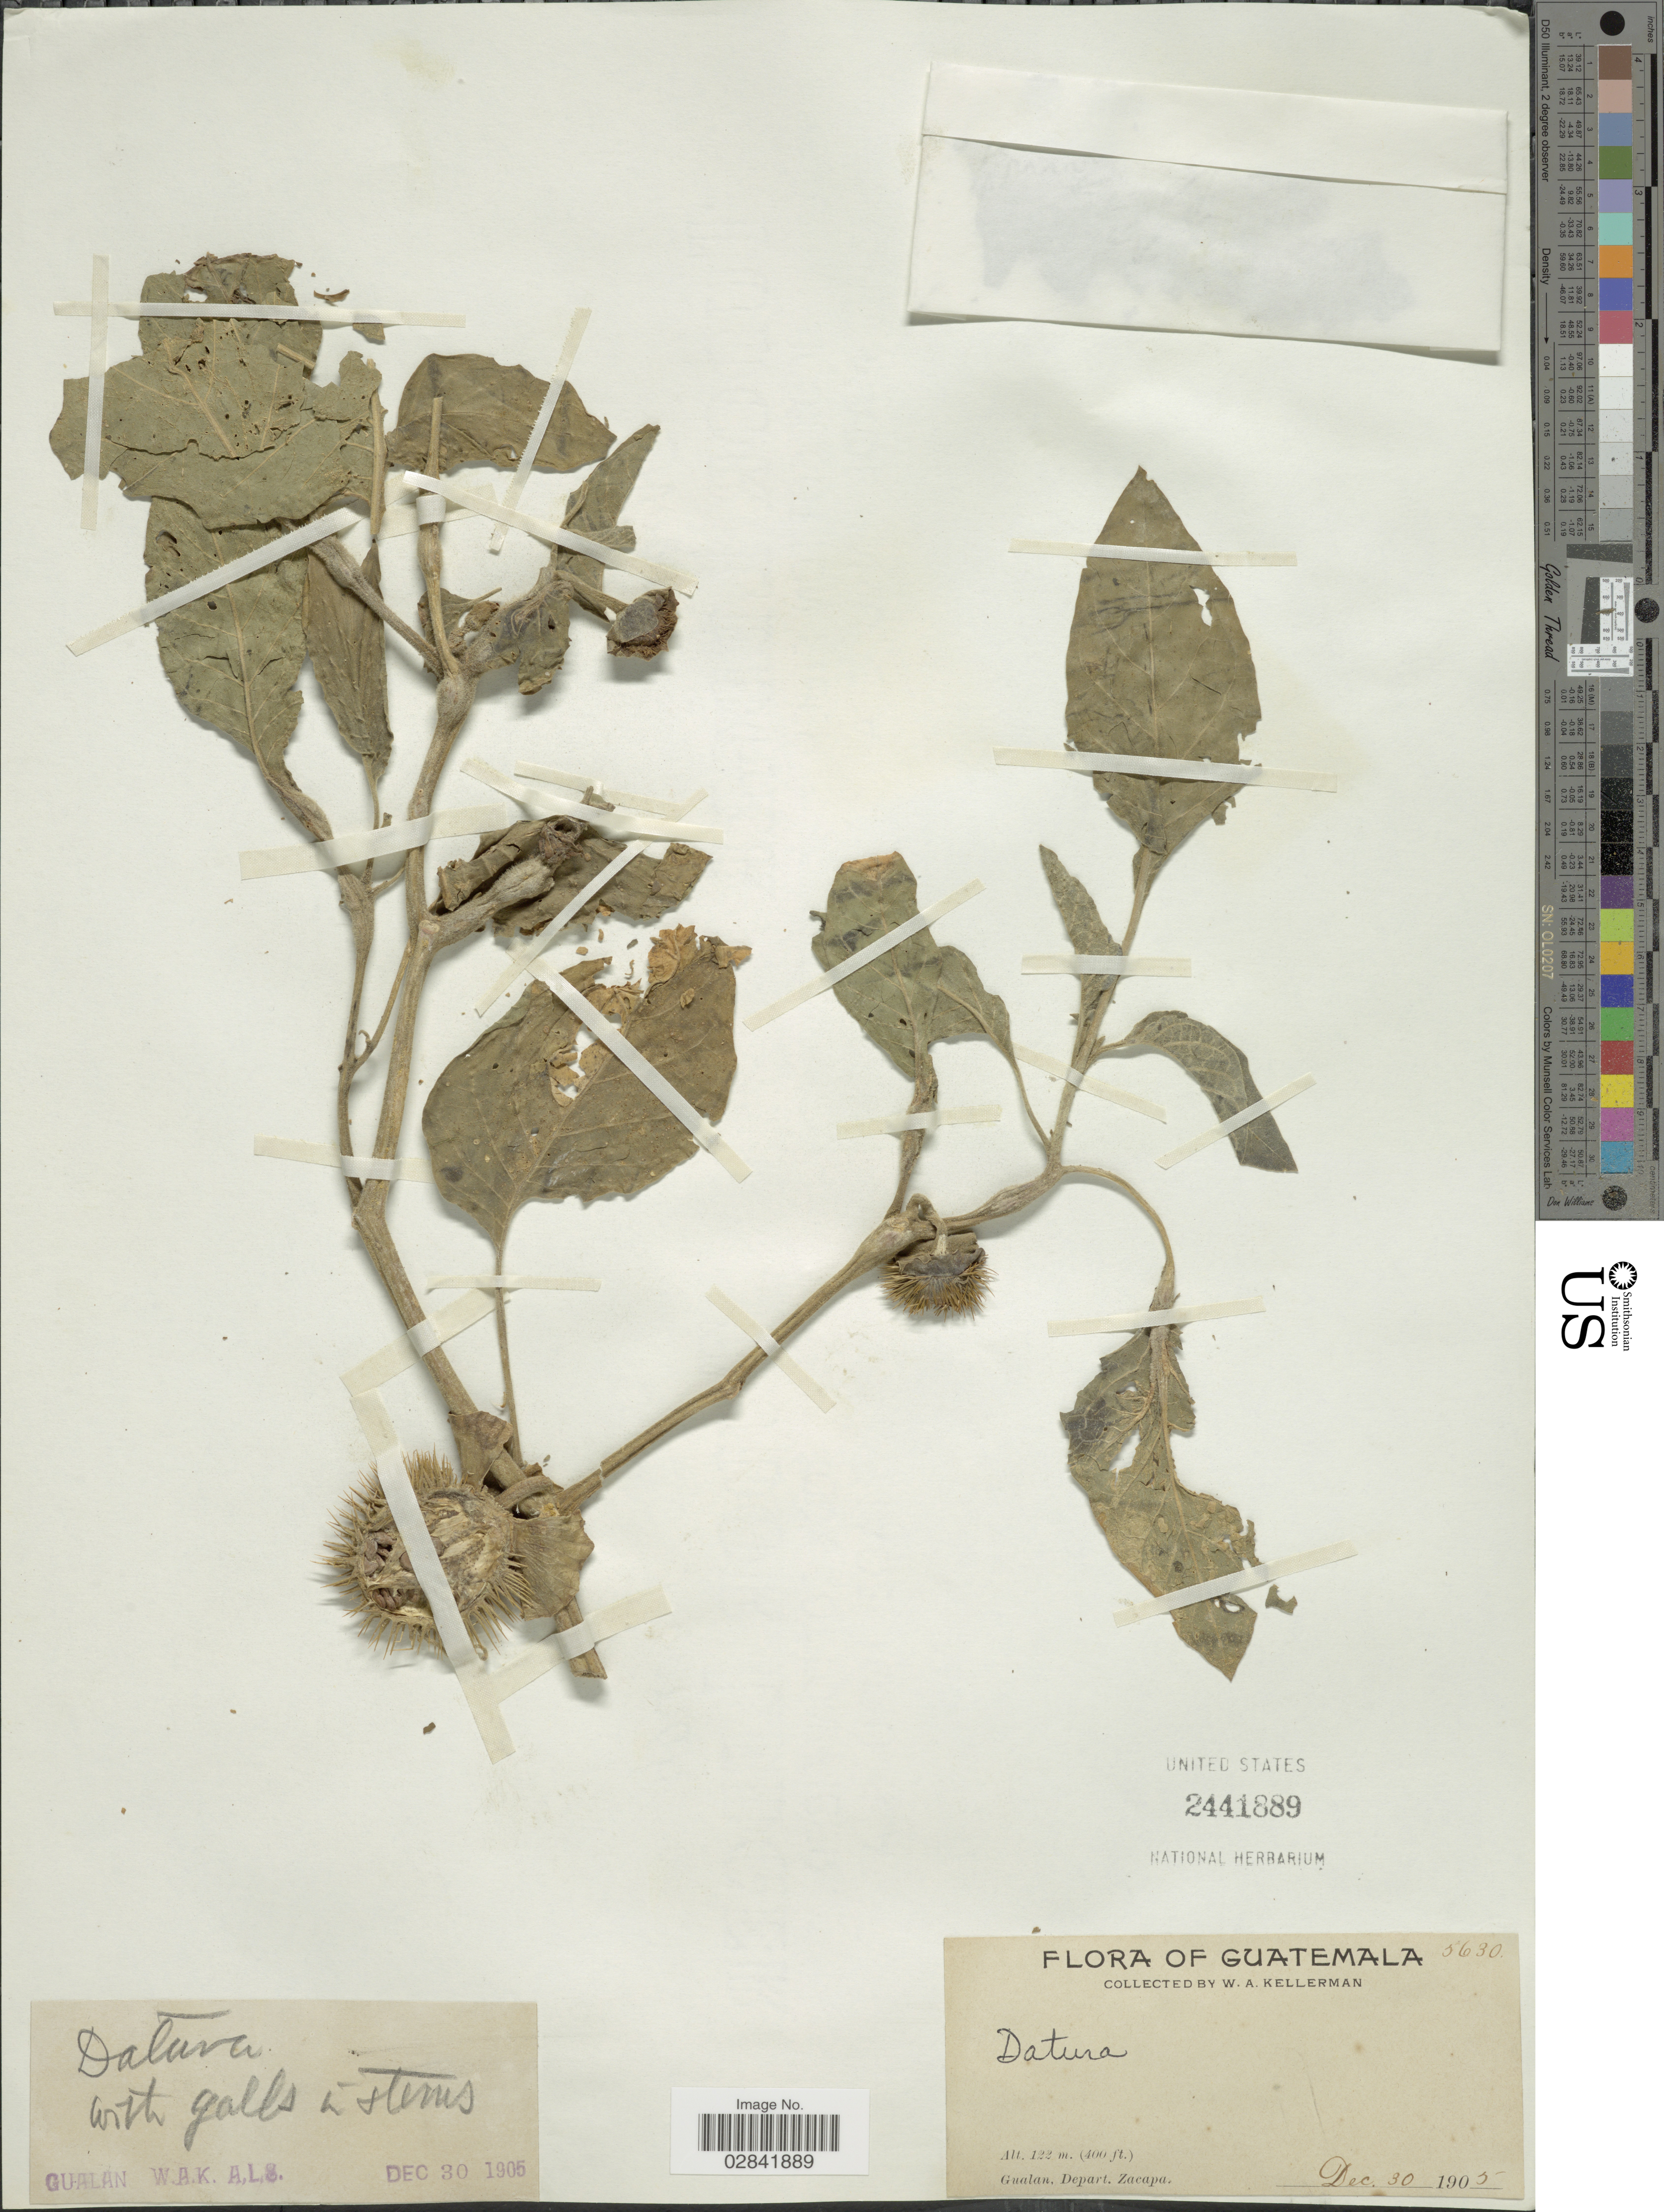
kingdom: Plantae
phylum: Tracheophyta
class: Magnoliopsida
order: Solanales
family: Solanaceae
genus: Datura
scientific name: Datura sp.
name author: L.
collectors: W. Kellerman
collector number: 5630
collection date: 1905-12-30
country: Guatemala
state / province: Zacapa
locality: Gualan, Depart. Zacapa.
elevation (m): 122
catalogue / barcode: US 2441889